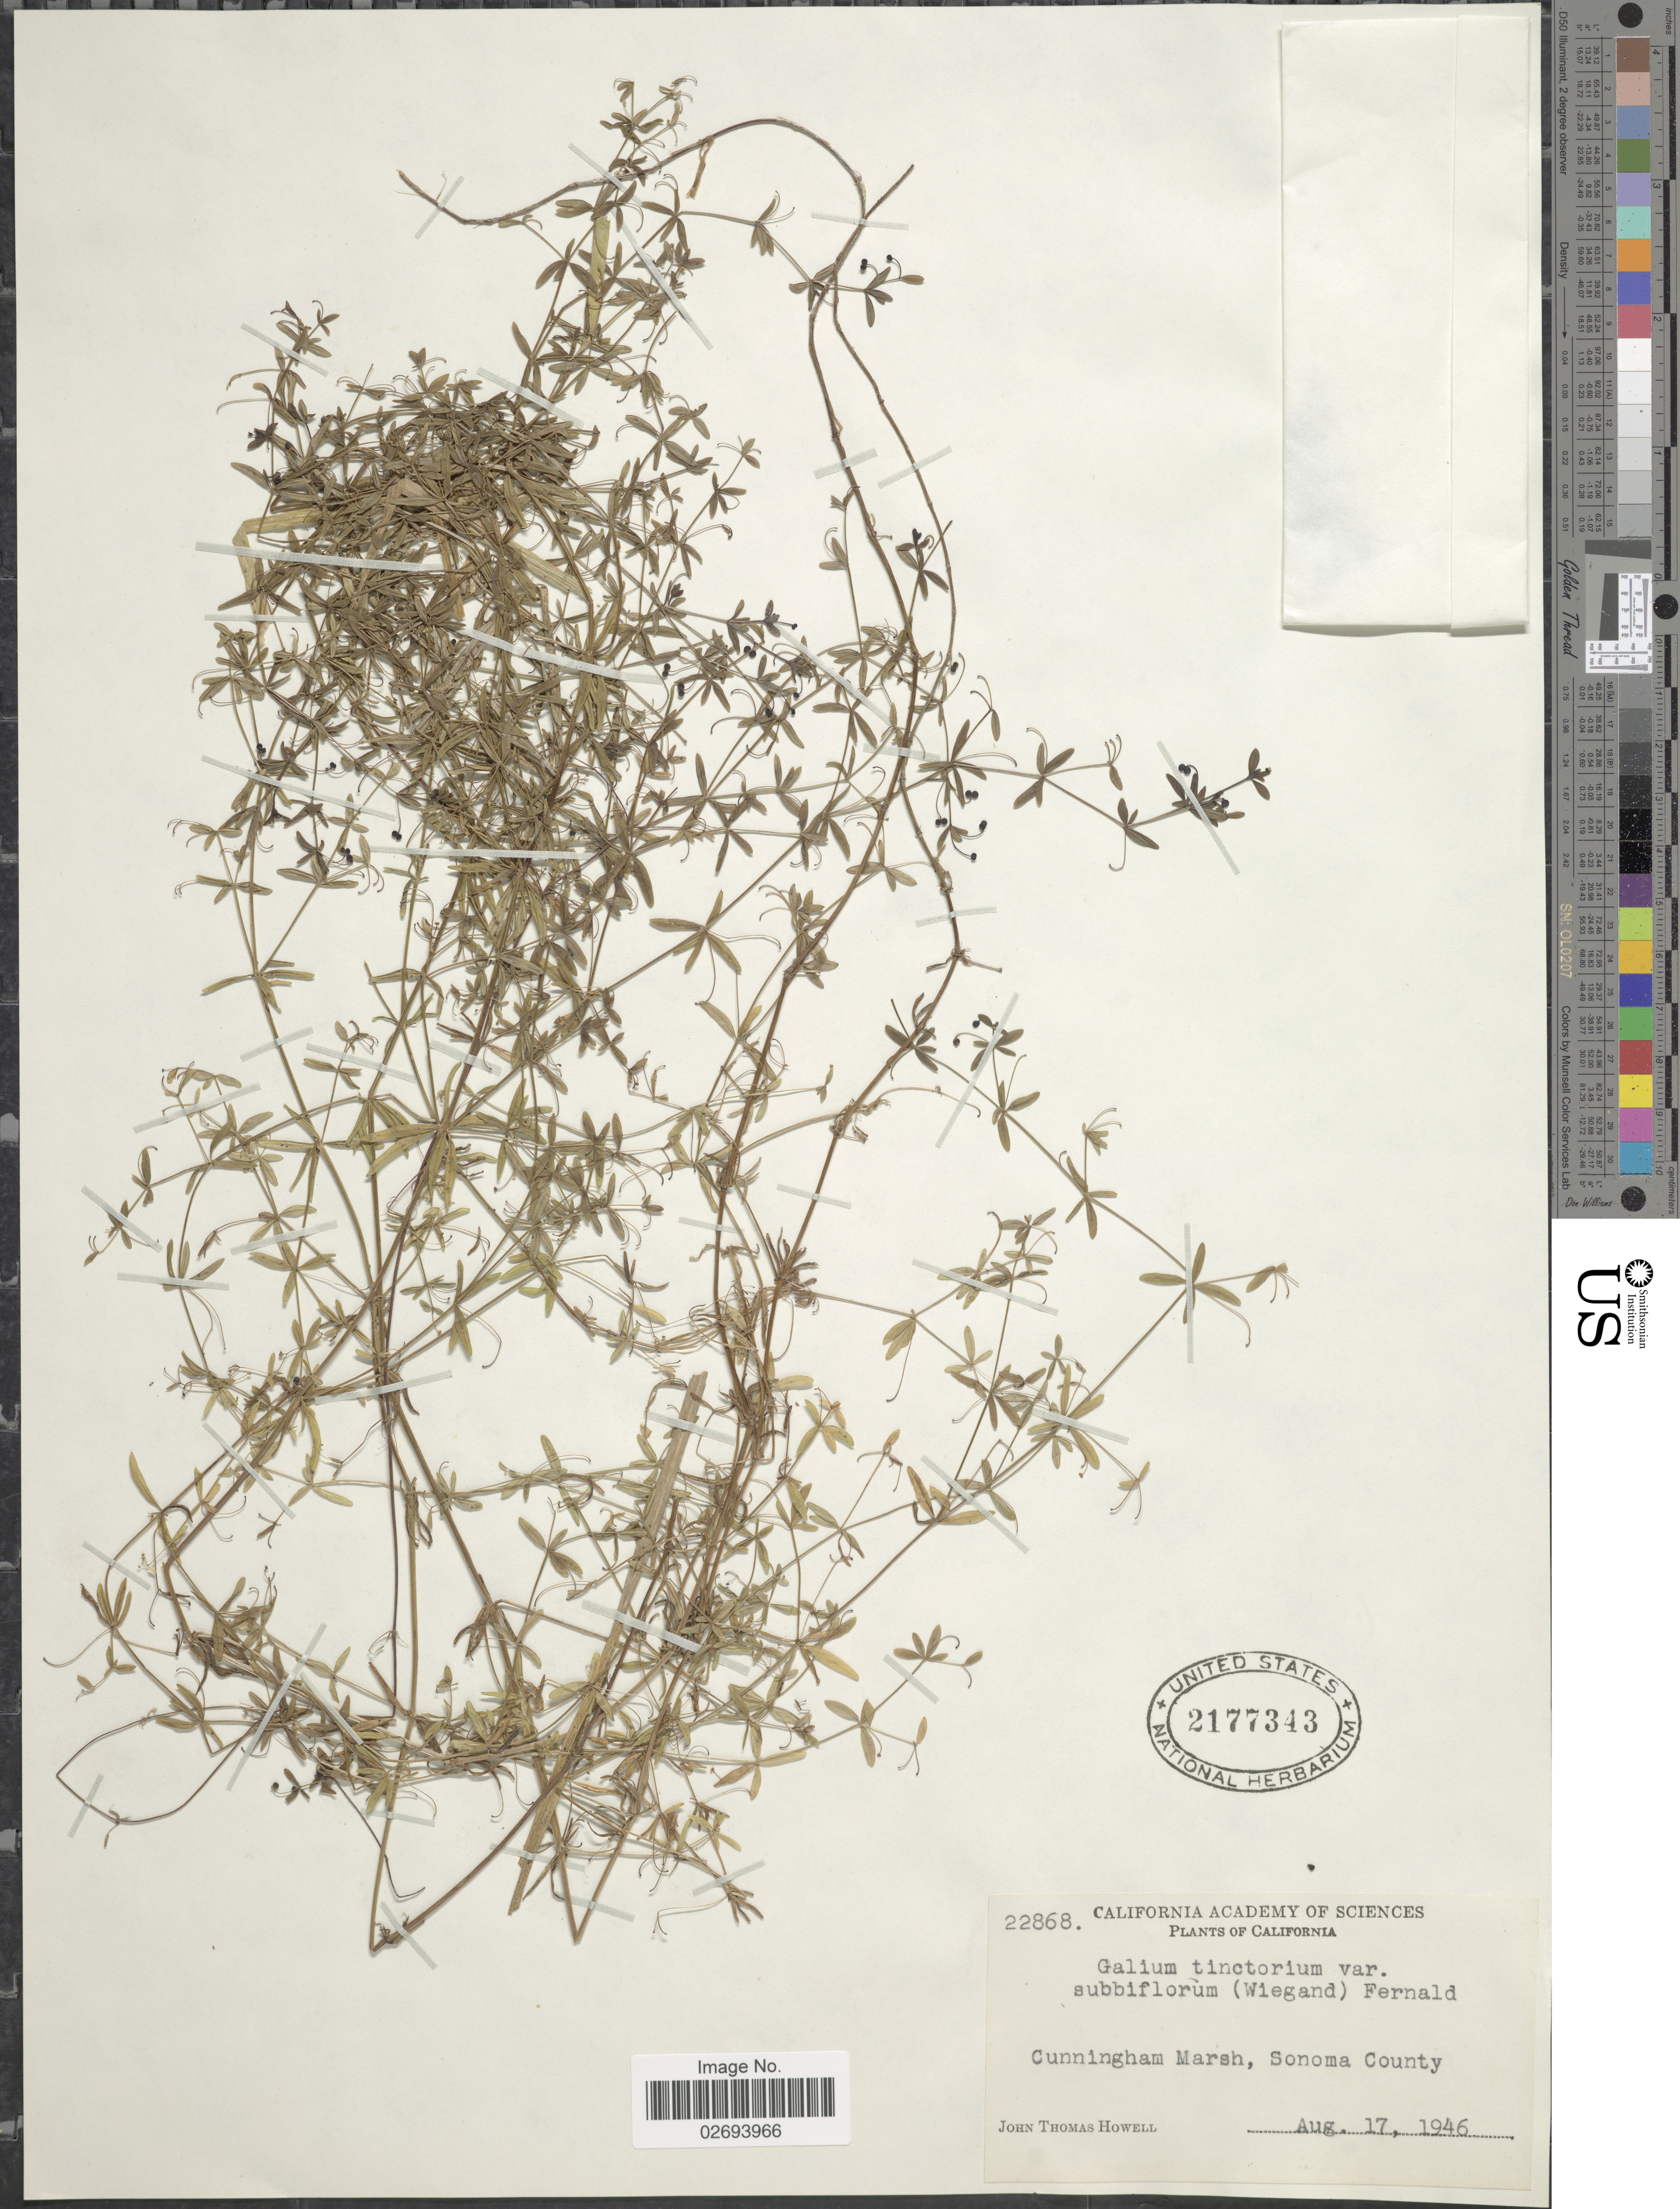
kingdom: Plantae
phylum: Tracheophyta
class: Magnoliopsida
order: Gentianales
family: Rubiaceae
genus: Galium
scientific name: Galium tinctorium var. subbiflorum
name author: (Wiegand) Fernald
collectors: J. T. Howell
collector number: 22868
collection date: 1946-08-17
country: United States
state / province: California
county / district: Sonoma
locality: Cunningham Marsh, Sonoma County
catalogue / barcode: US 2177343